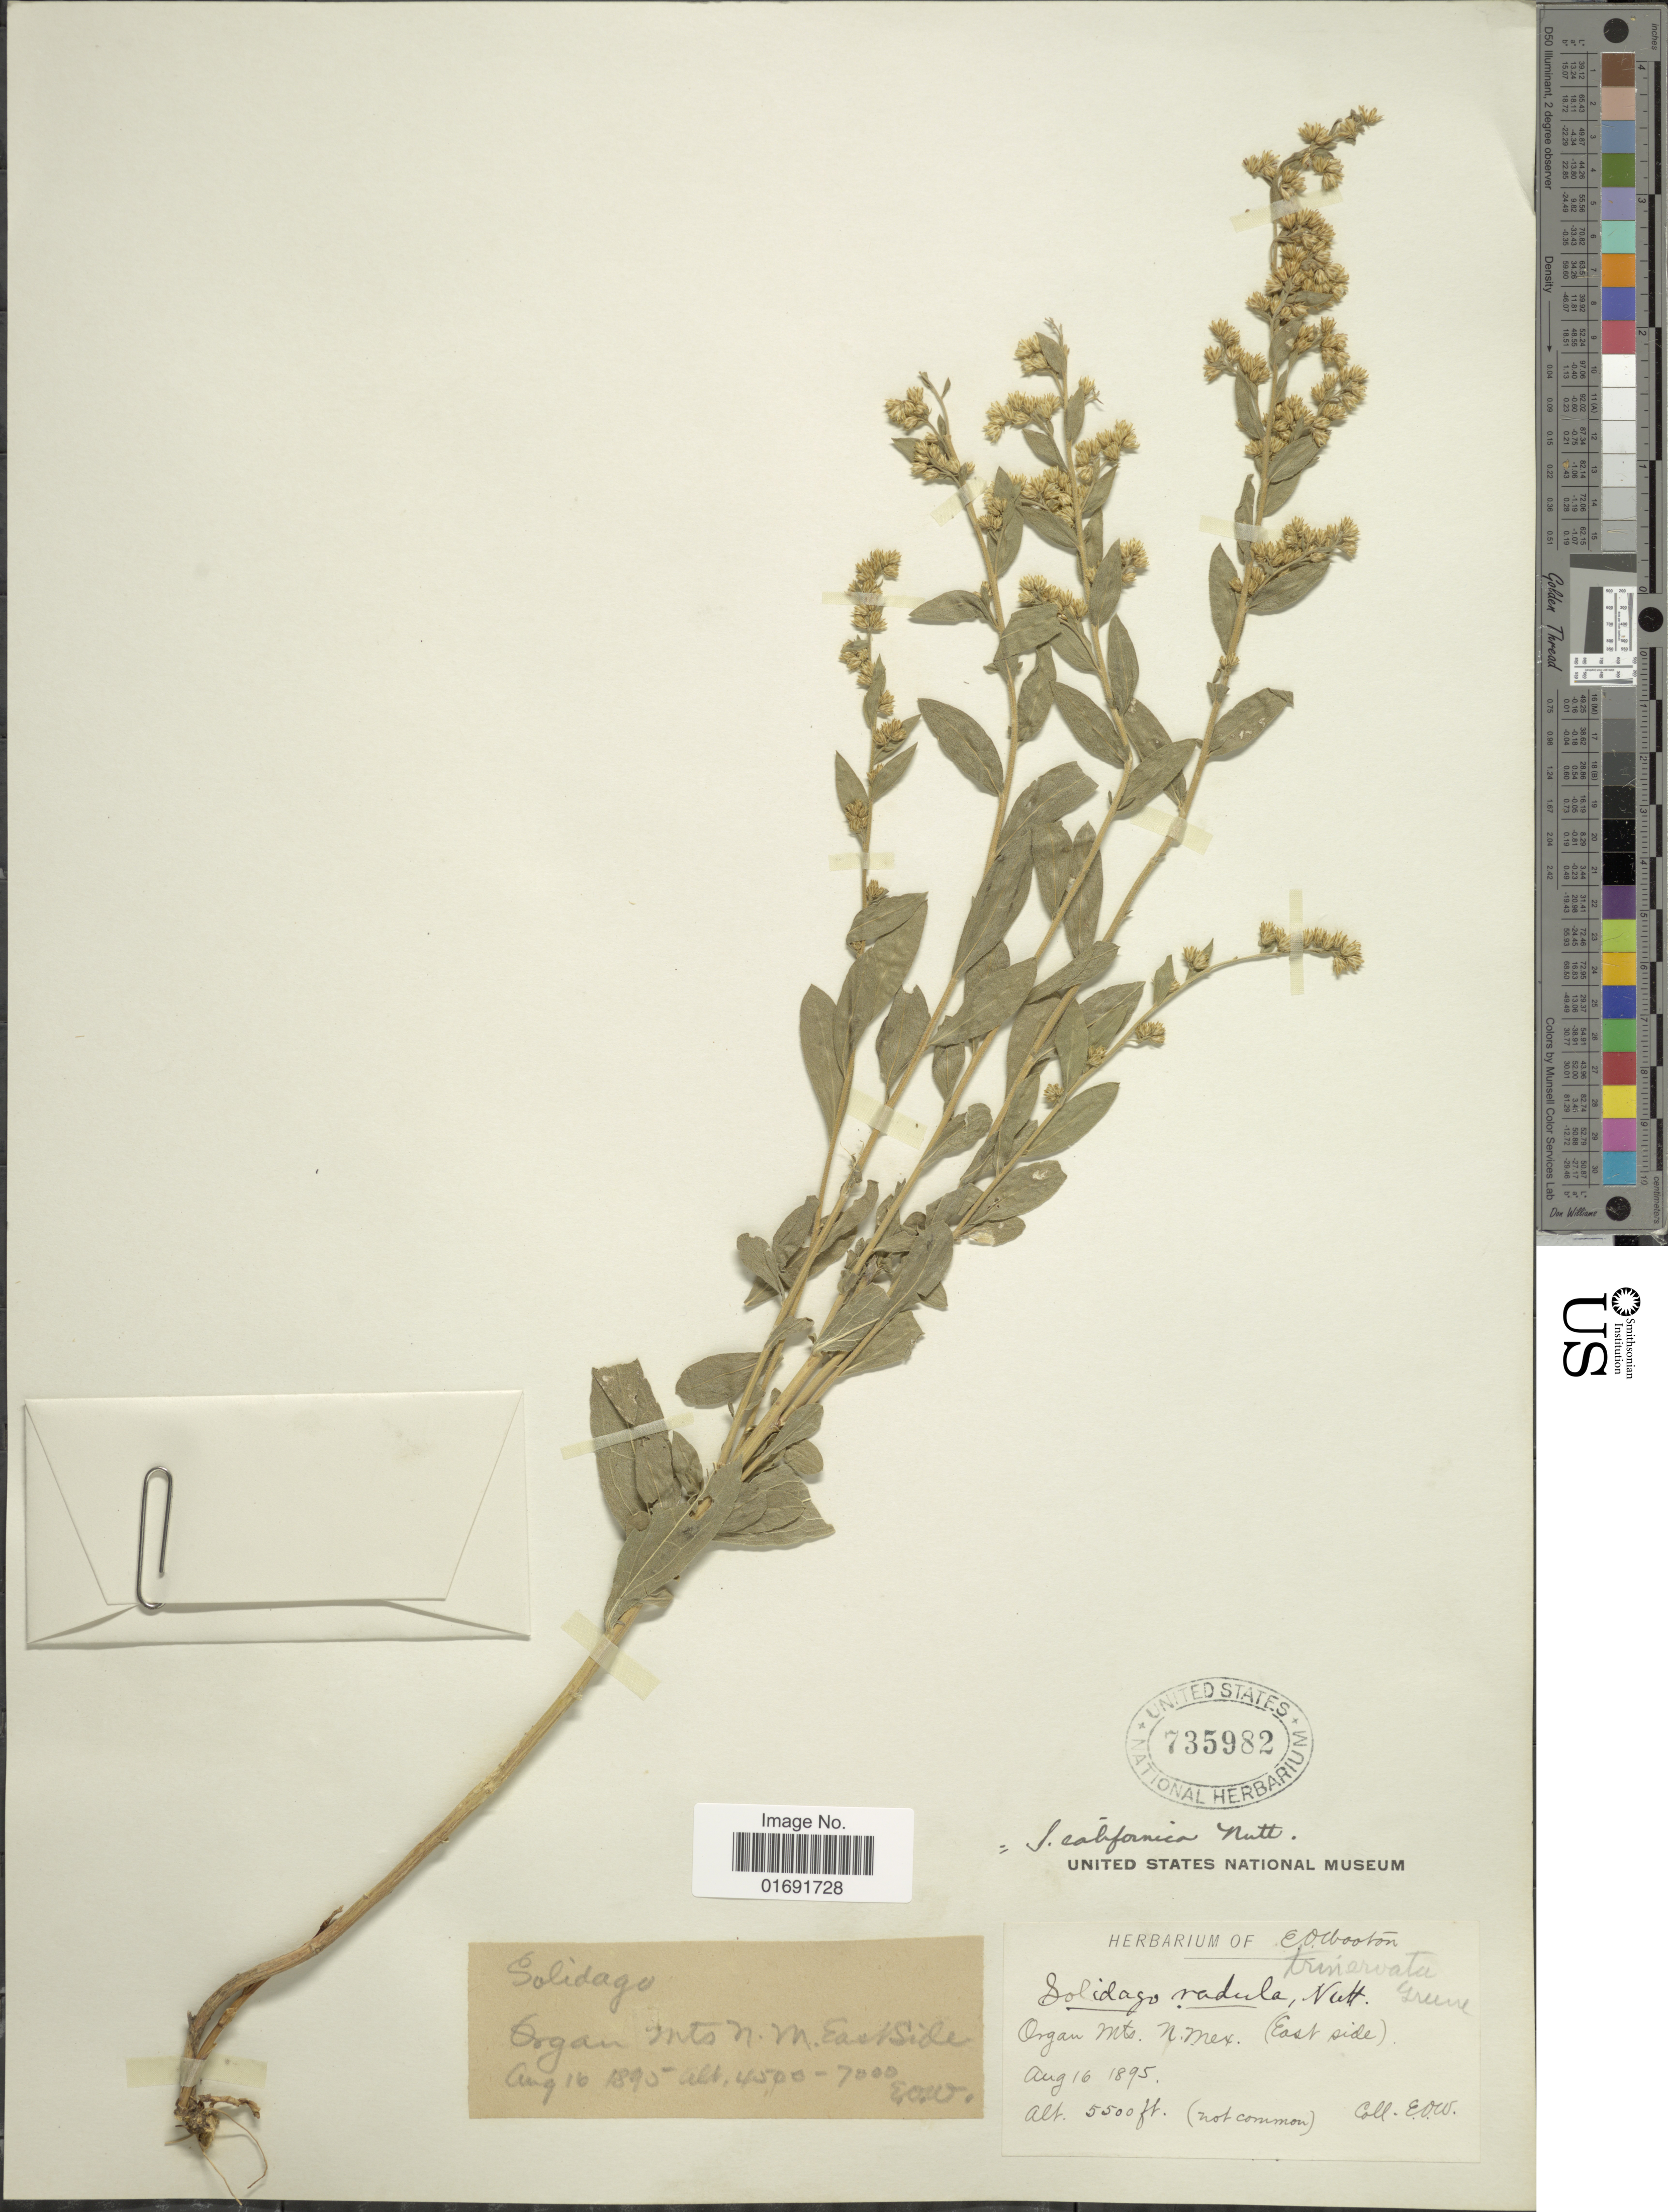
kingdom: Plantae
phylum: Tracheophyta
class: Magnoliopsida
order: Asterales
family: Asteraceae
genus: Solidago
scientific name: Solidago velutina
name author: DC.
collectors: E. O. Wooton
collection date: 1895-08-16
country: United States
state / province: New Mexico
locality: Organ Mts., N. Mex. (East side)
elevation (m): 1676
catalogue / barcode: US 735982